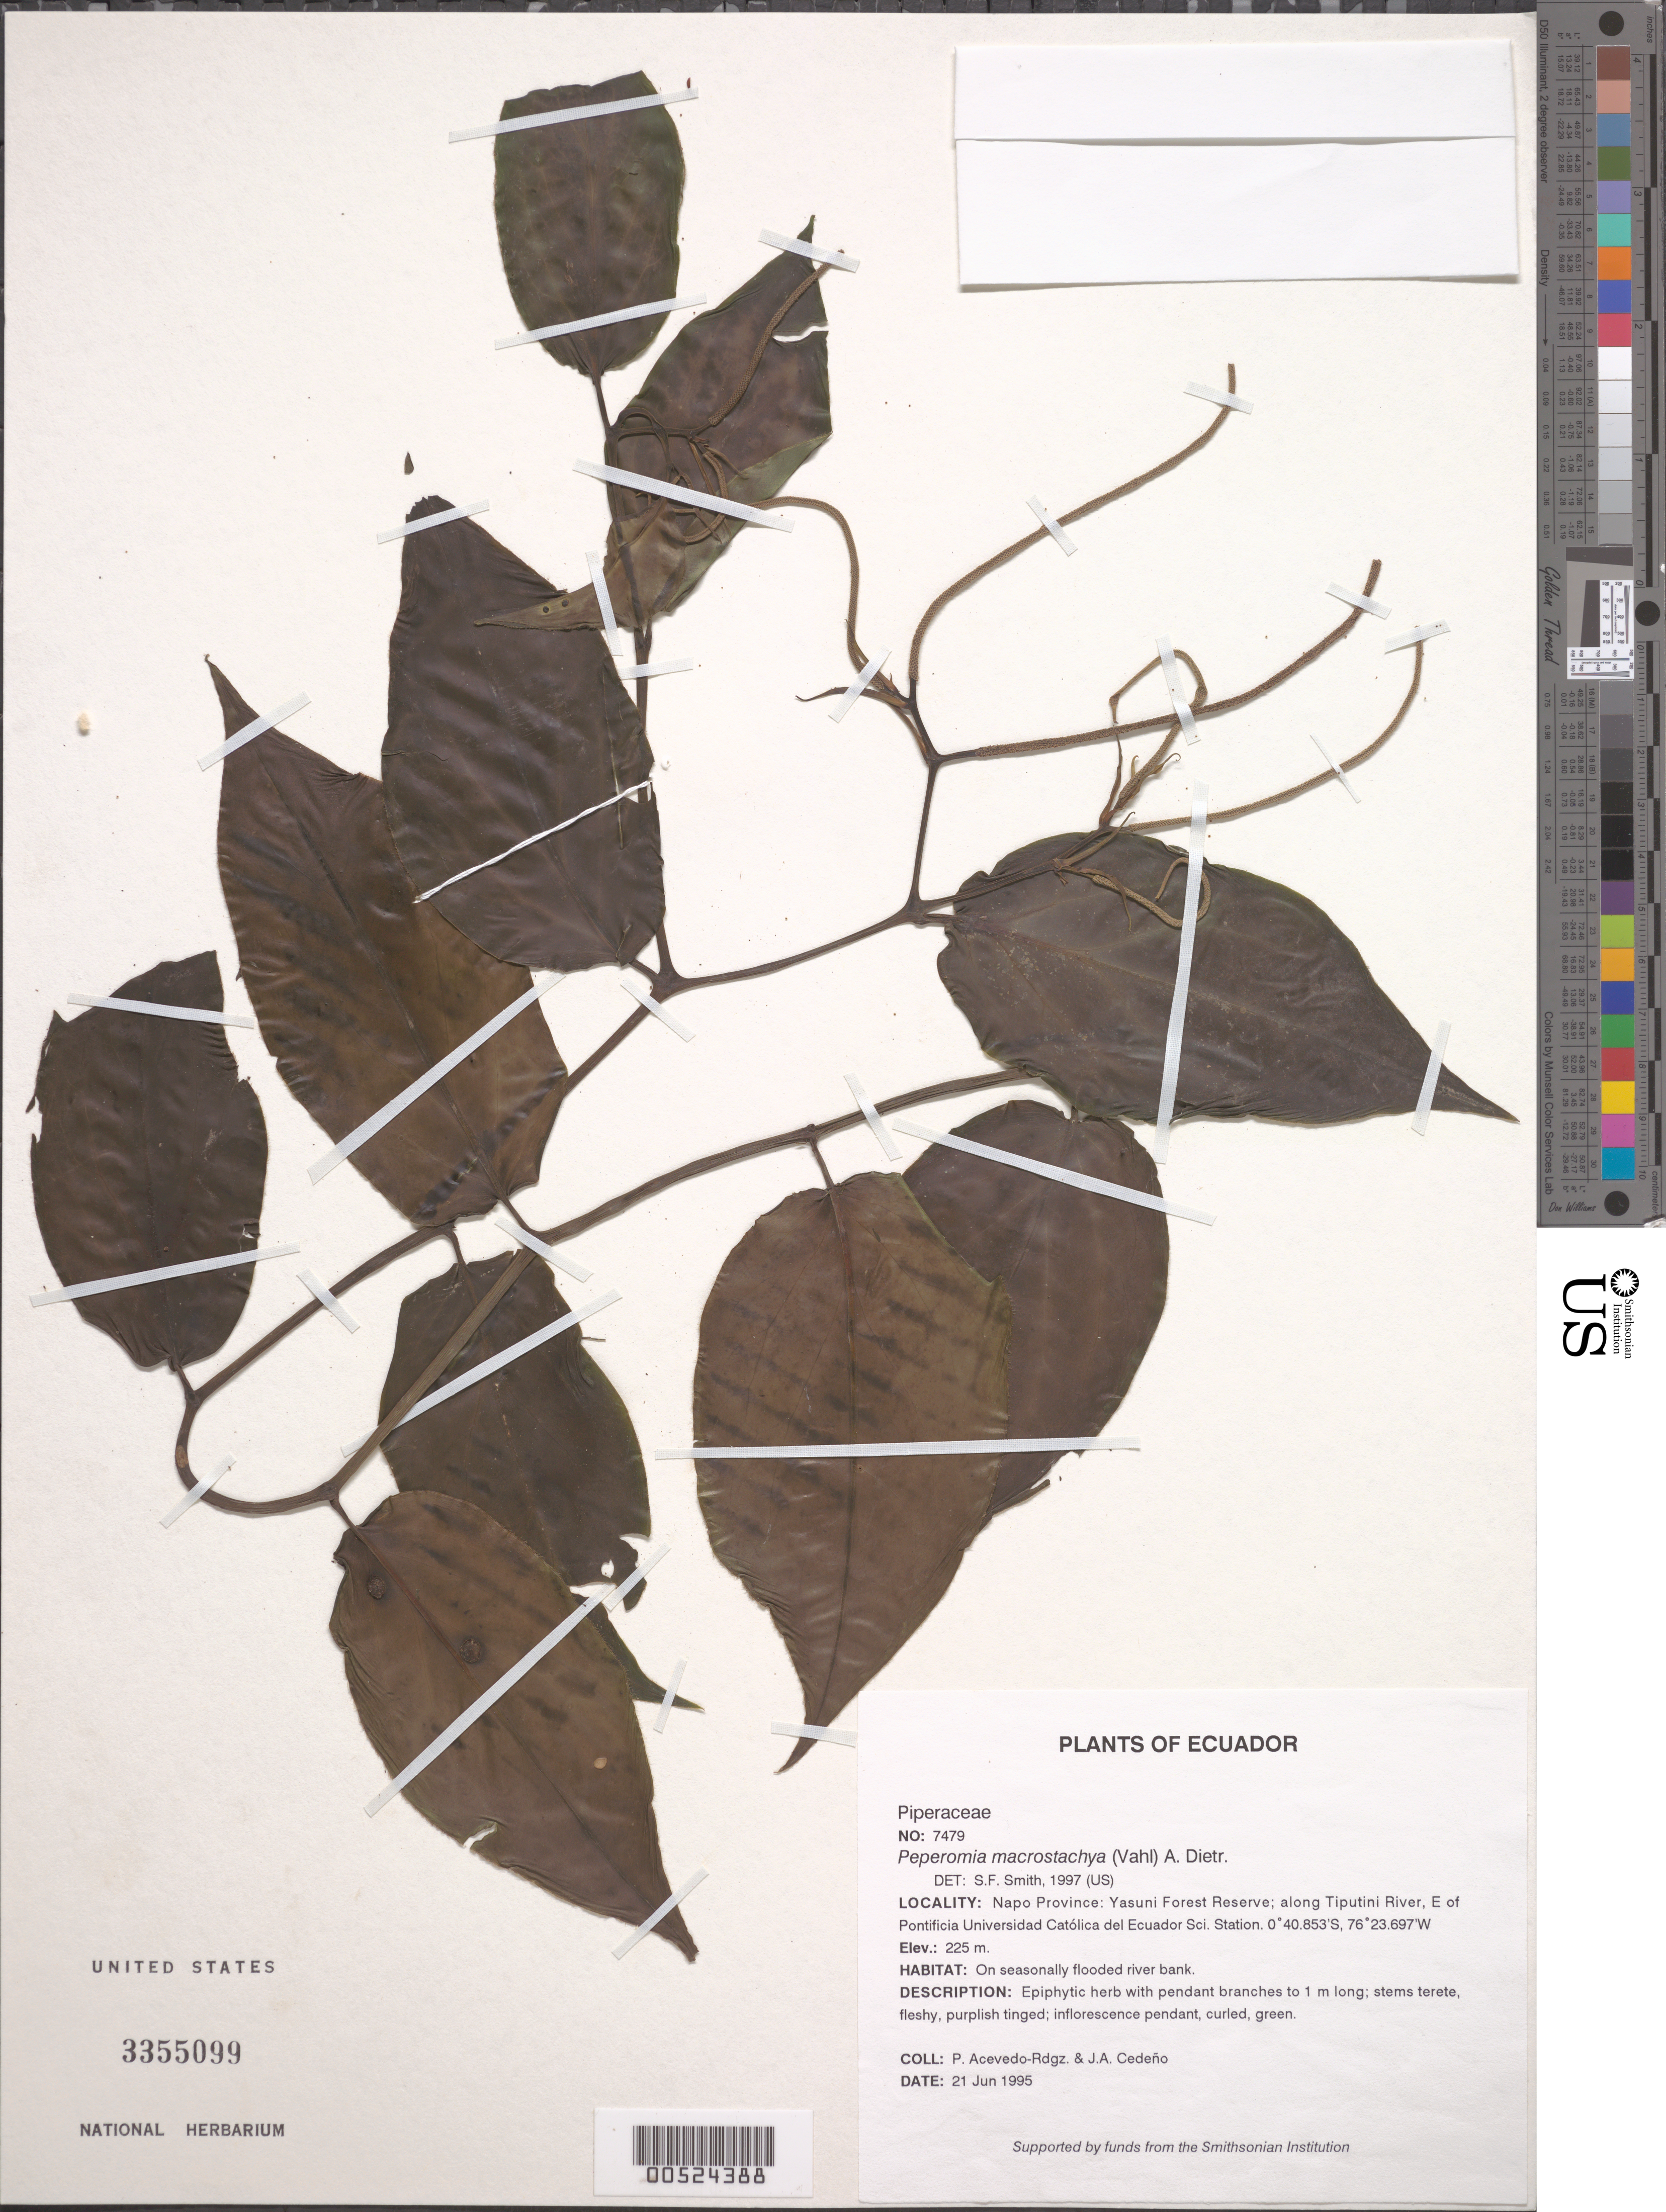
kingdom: Plantae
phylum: Tracheophyta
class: Magnoliopsida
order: Piperales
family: Piperaceae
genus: Peperomia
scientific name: Peperomia macrostachya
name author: (Vahl) A. Dietr.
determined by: Smith, Stephen F., (US), NMNH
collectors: P. Acevedo-Rodr. & J. A. Cedeño M.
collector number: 7479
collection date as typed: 21 Jun 1995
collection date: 1995-06-21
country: Ecuador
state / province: Napo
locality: Napo Province: Yasuni Forest Reserve; along Tiputini River, E of Pontificia Universidad Católica del Ecuador Sci. Station.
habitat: On seasonally flooded river bank.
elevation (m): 225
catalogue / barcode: US 3355099